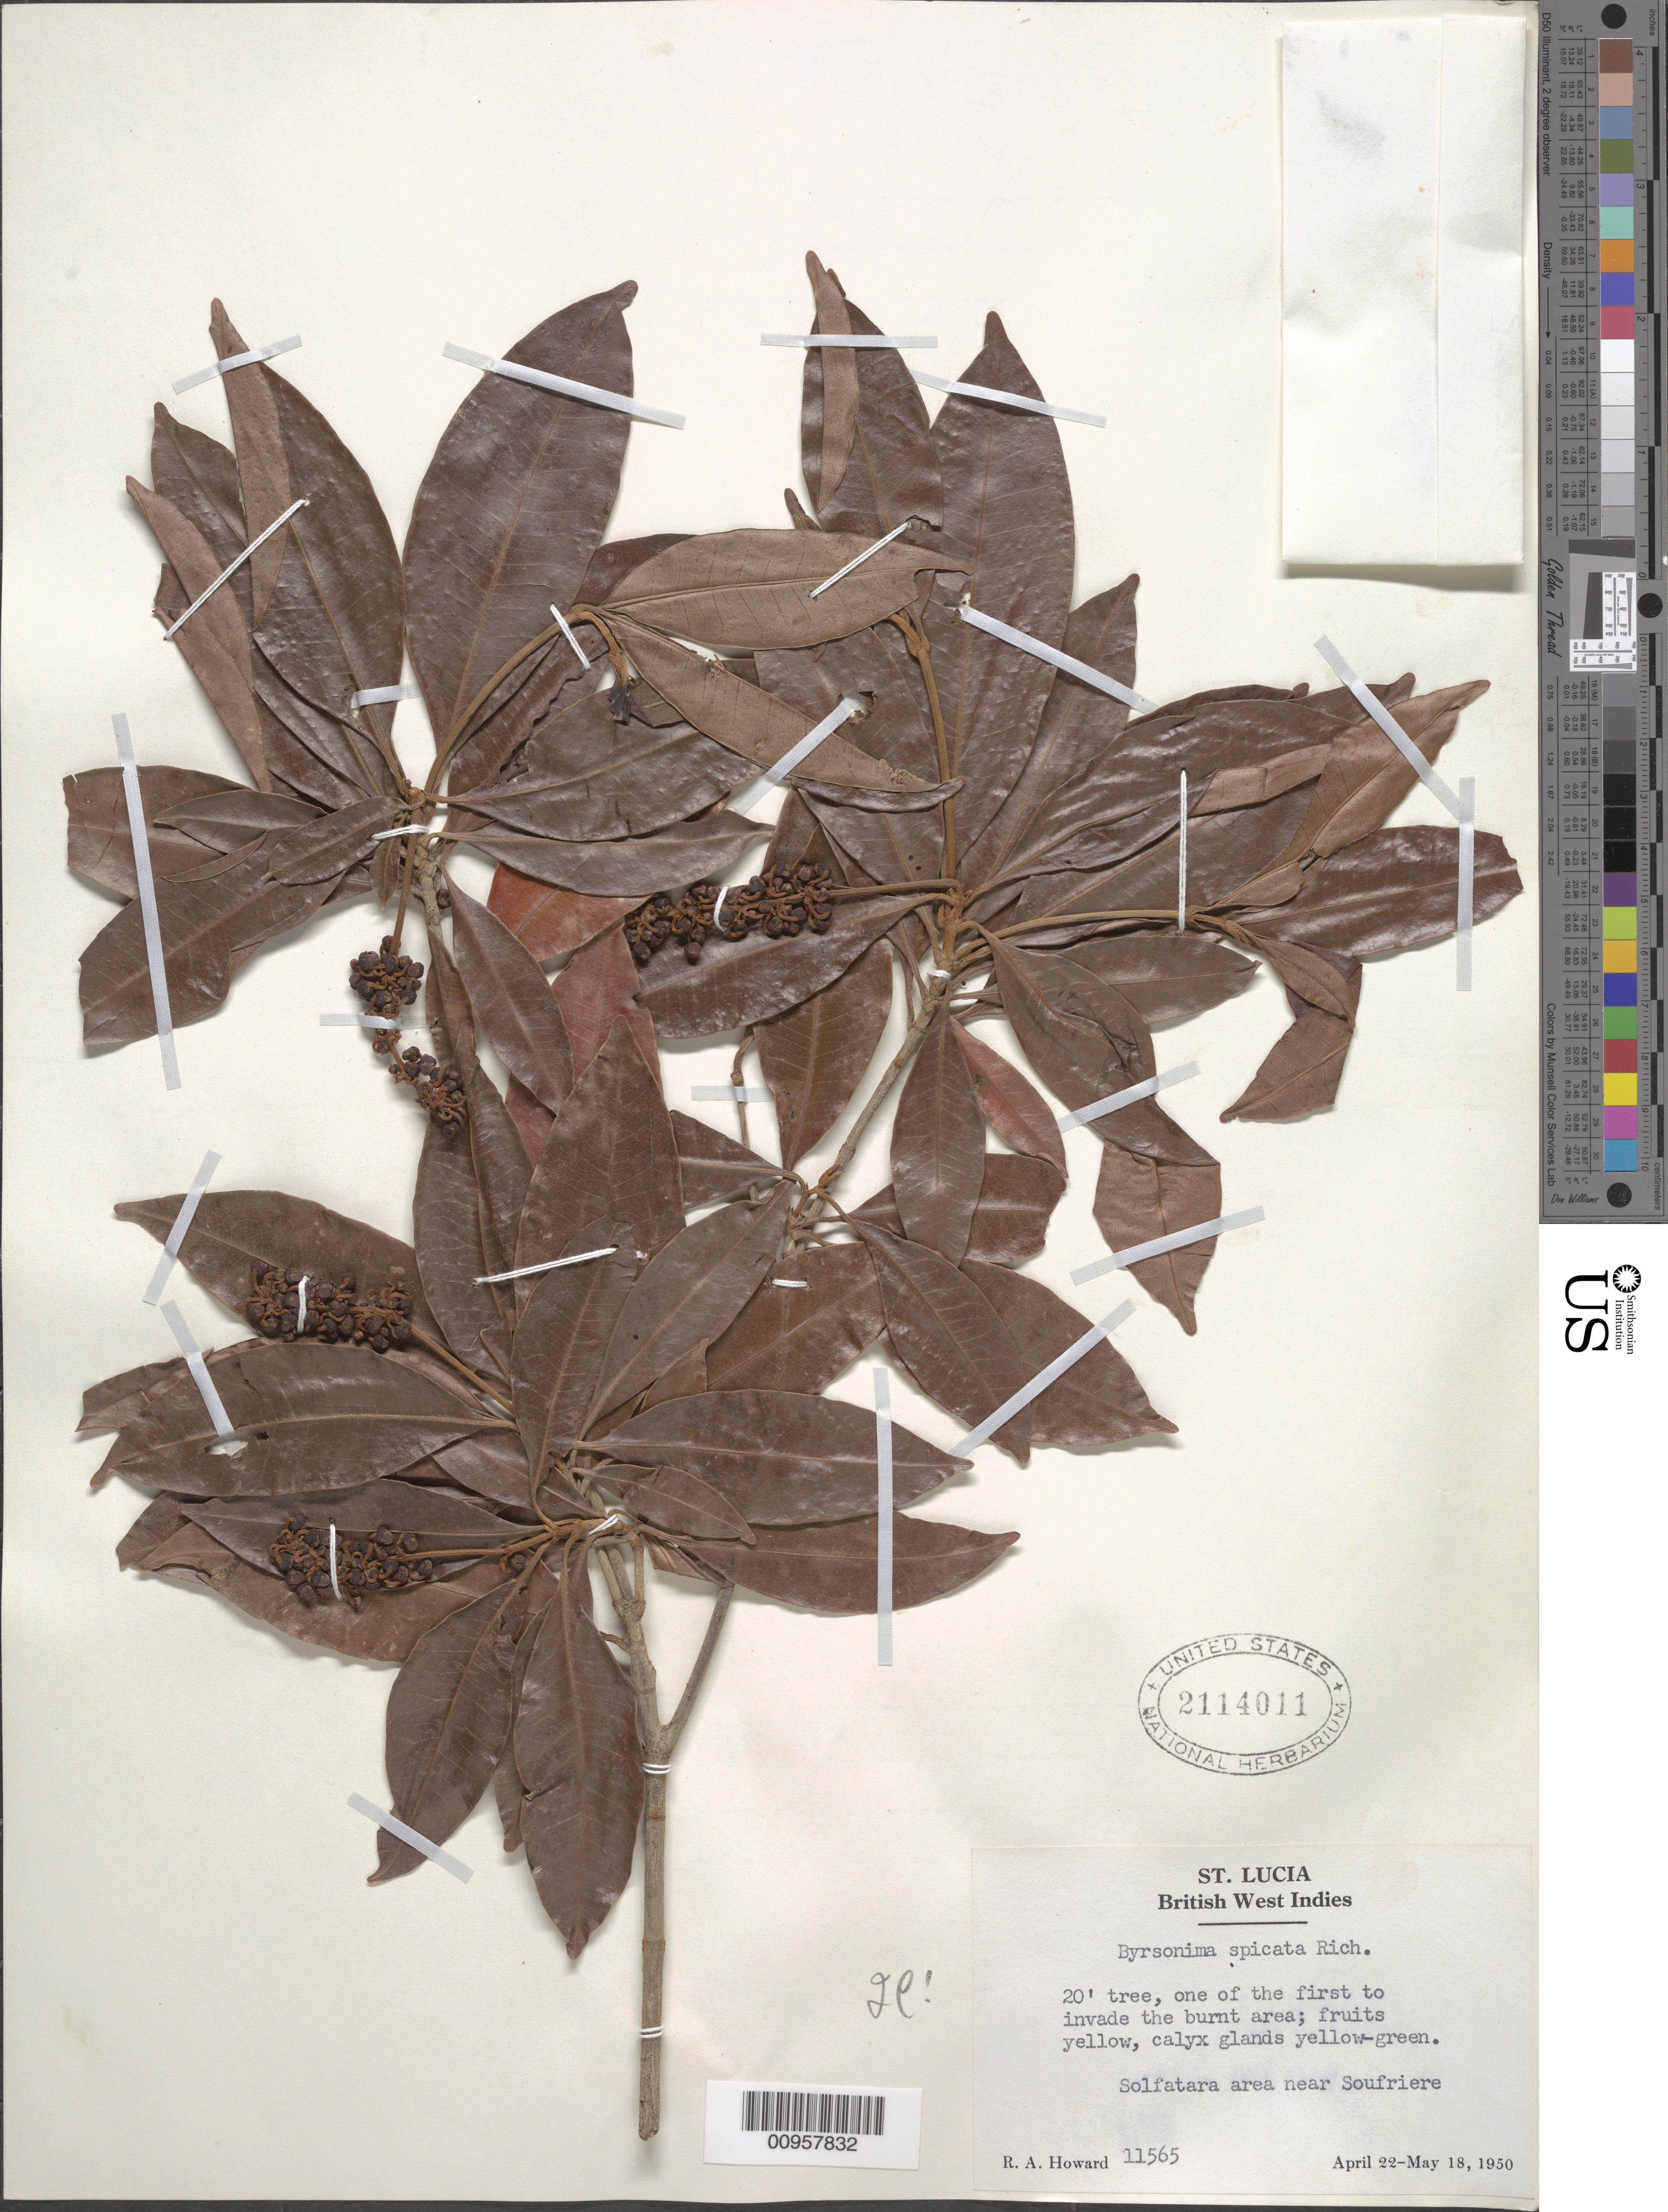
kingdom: Plantae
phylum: Tracheophyta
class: Magnoliopsida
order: Malpighiales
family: Malpighiaceae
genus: Byrsonima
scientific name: Byrsonima spicata (Cav.) DC.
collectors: R. A. Howard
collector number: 11565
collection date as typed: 22 Apr 1950 to 18 May 1950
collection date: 1950-04-22/1950-05-18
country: St. Lucia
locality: Solfatara area near Soufrière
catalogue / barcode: US 2114011